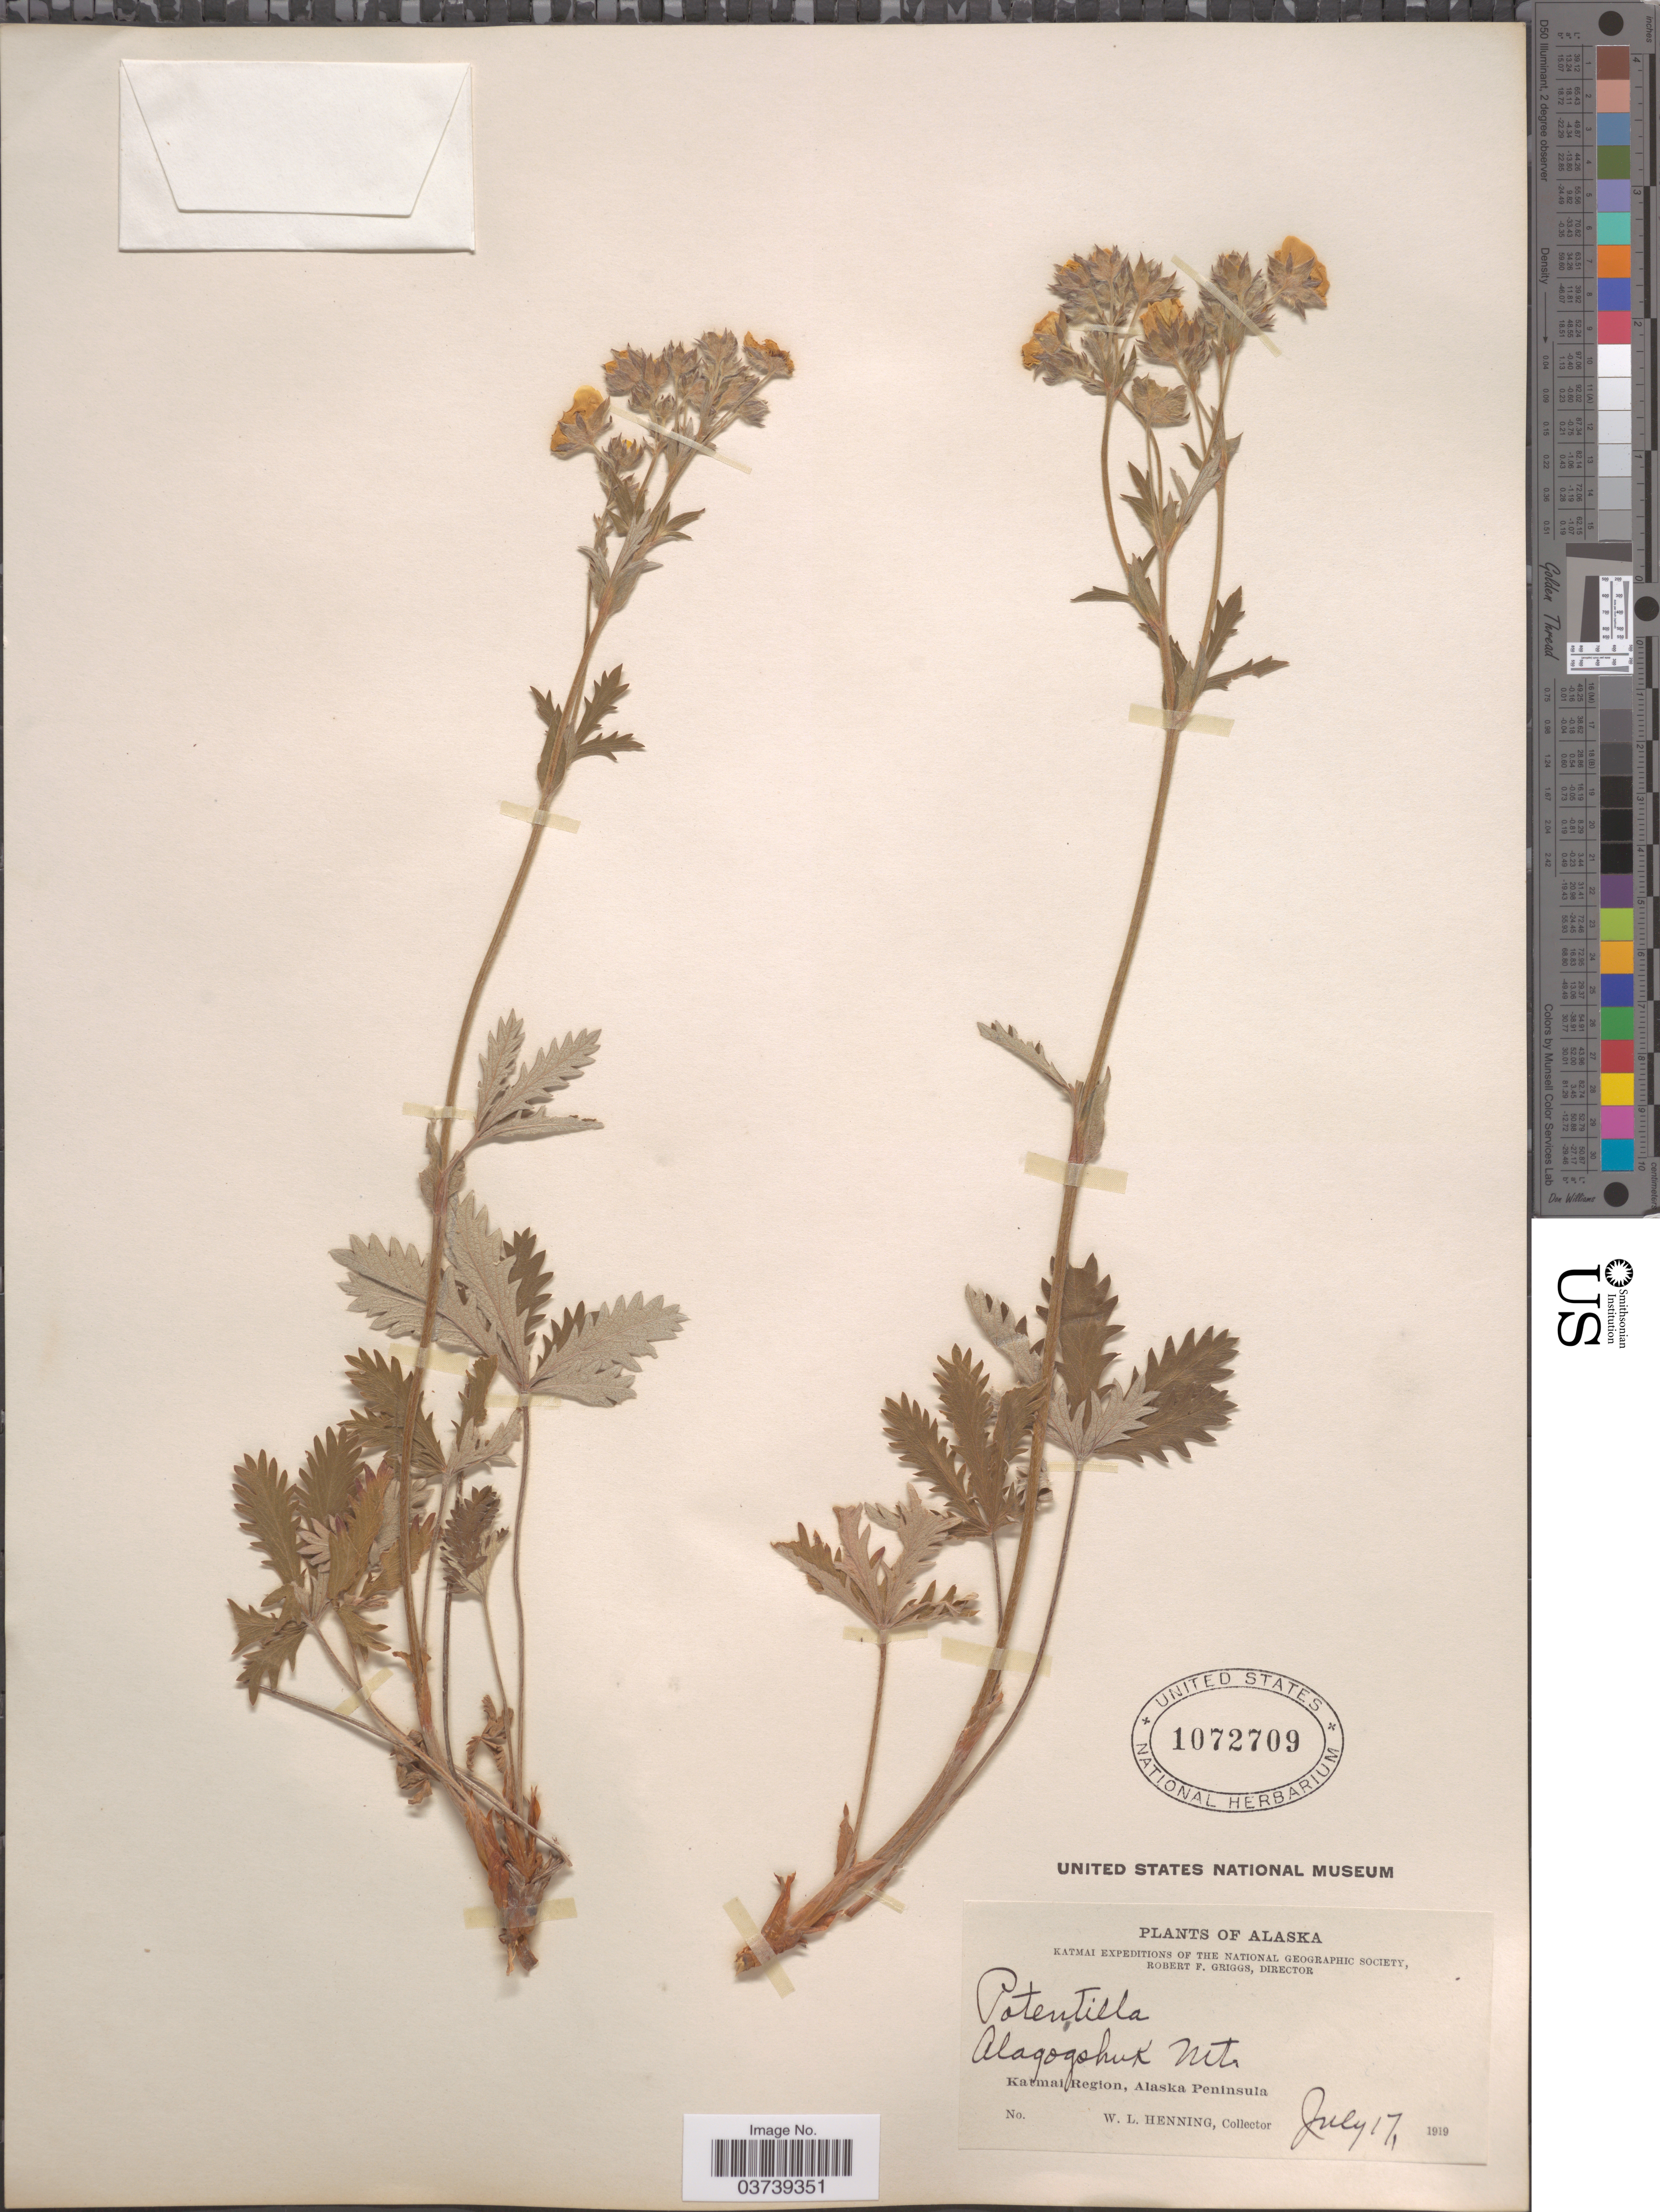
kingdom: Plantae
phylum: Tracheophyta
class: Magnoliopsida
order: Rosales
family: Rosaceae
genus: Potentilla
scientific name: Potentilla sp.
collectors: W. Henning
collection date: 1919-07-17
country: United States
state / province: Alaska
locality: Alagogshuk Mts. Katmai Region, Alaska Peninsula.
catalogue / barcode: US 1072709